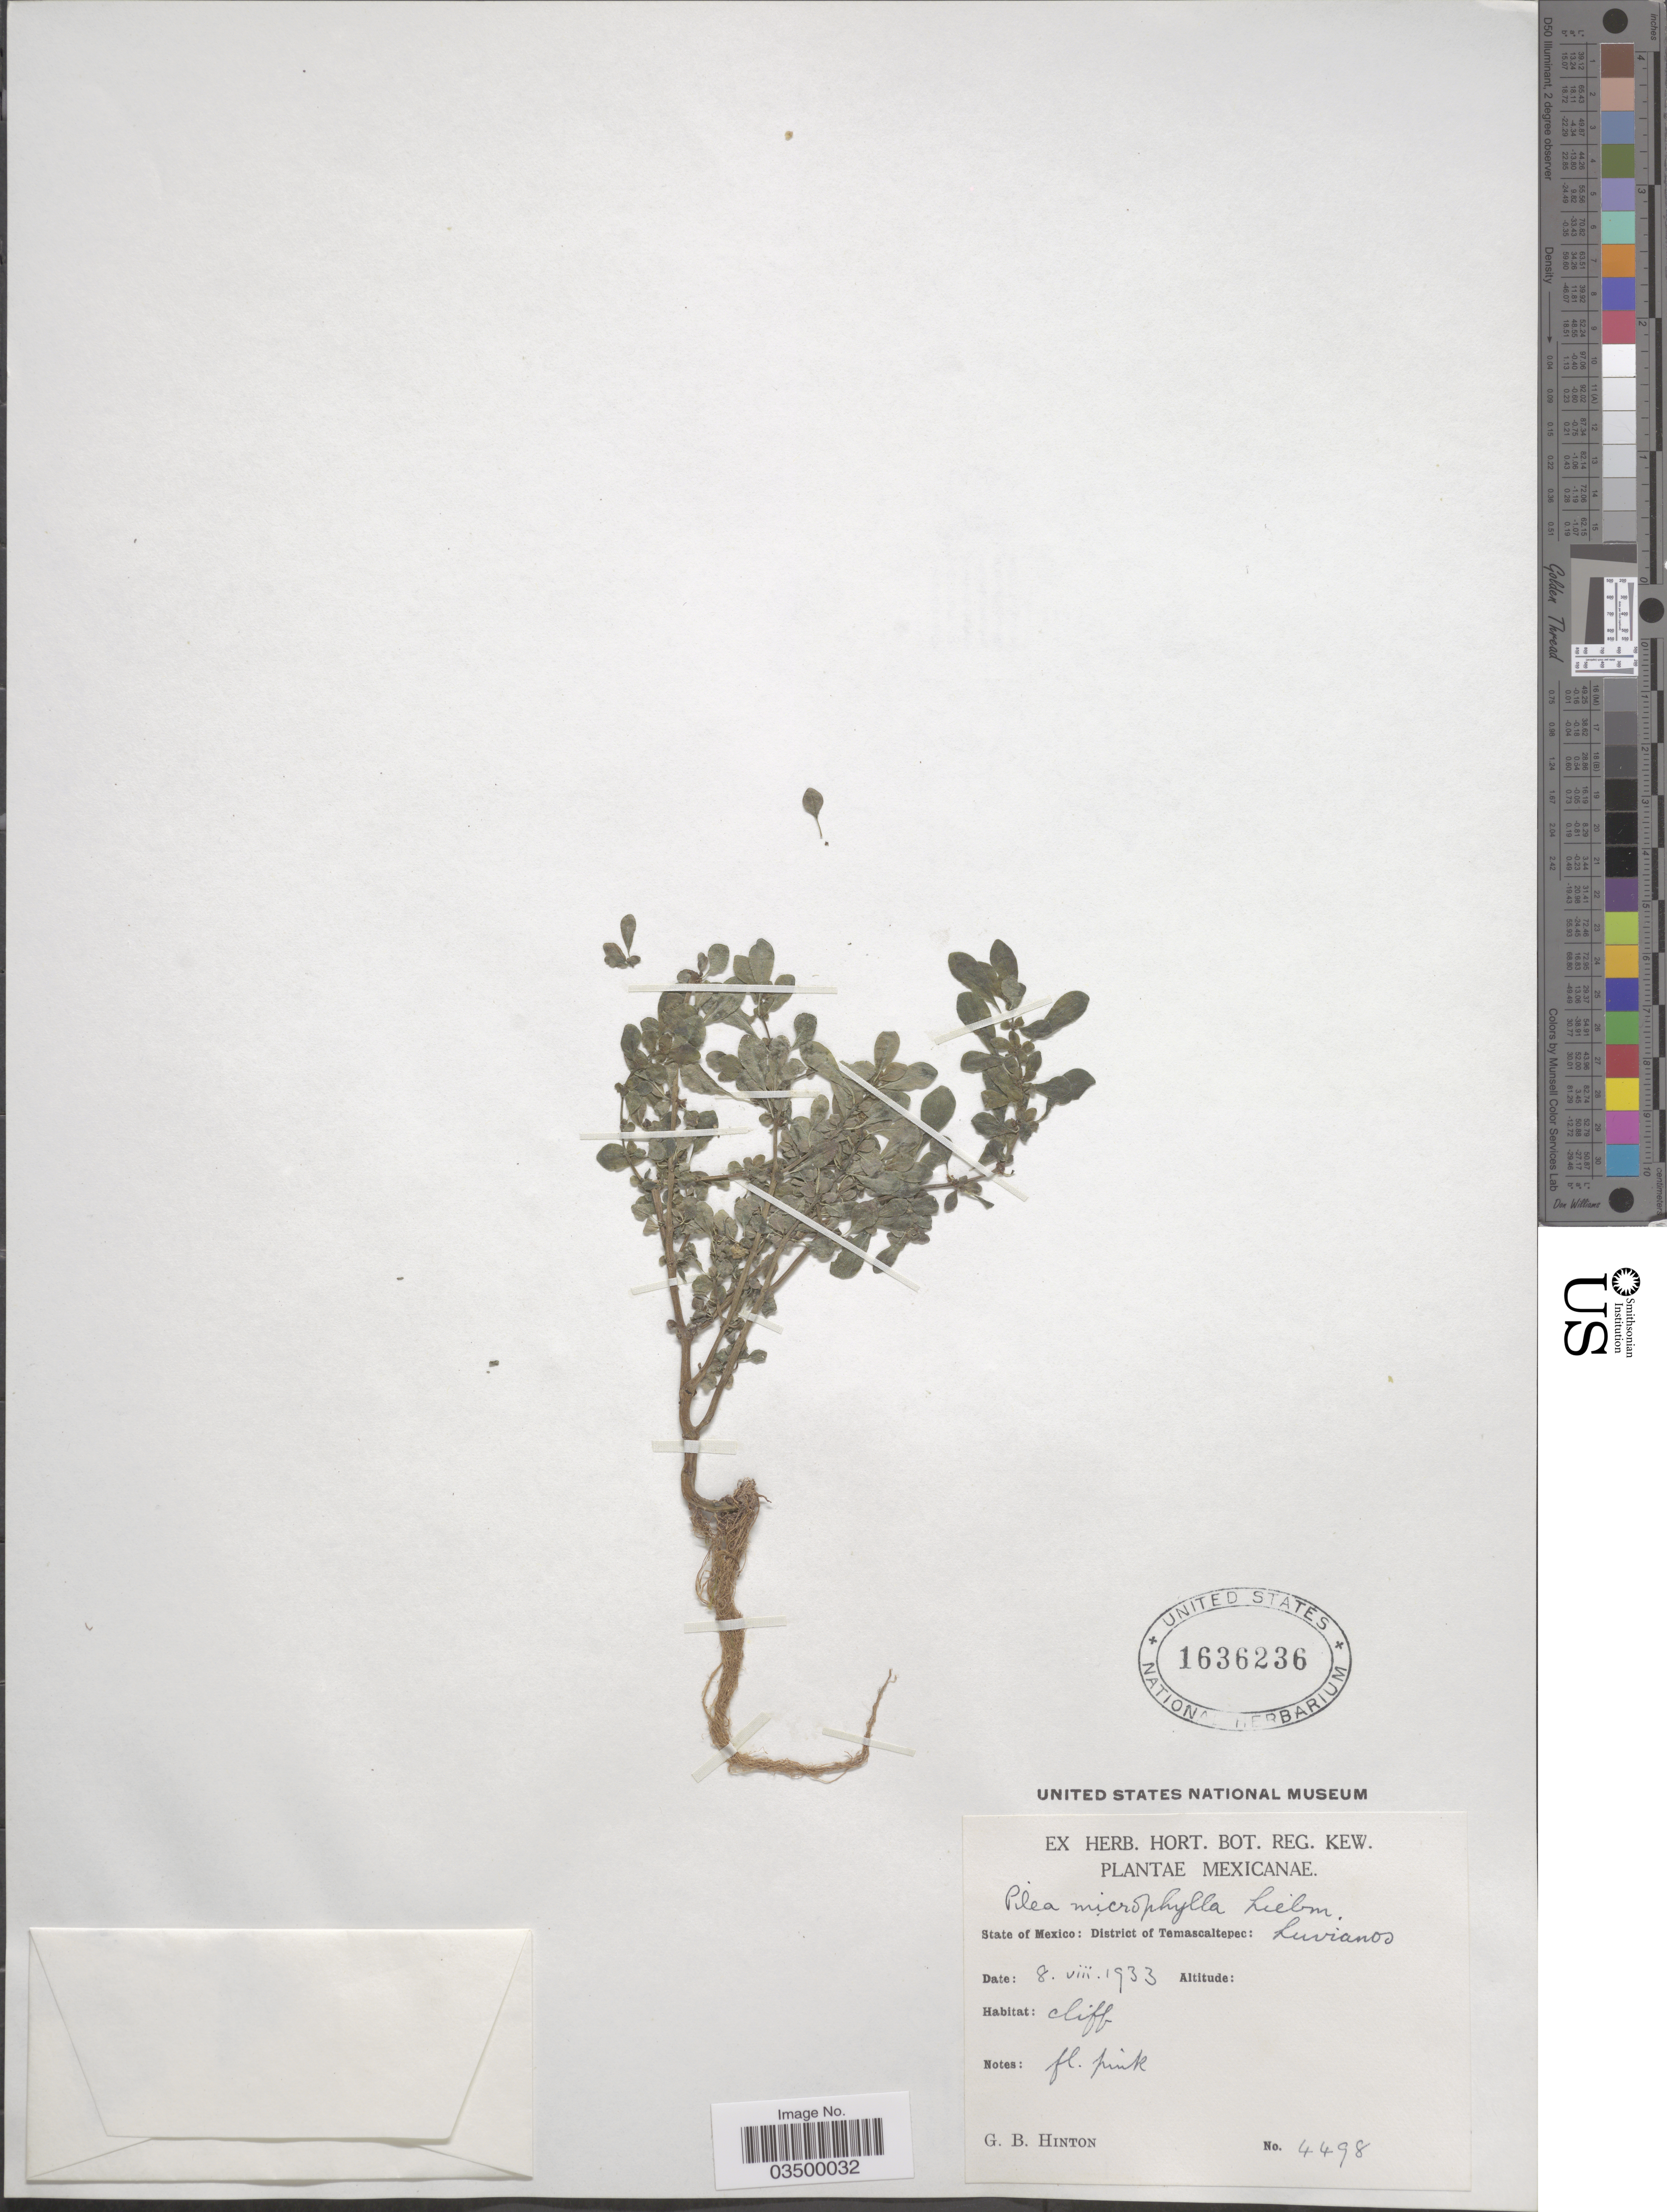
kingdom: Plantae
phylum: Tracheophyta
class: Magnoliopsida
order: Rosales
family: Urticaceae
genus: Pilea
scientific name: Pilea microphylla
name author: (L.) Liebm.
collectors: G. B. Hinton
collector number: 4498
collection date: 1933-08-08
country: Mexico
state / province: México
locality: District of Temascaltepec. Luvianos.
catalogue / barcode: US 1636236